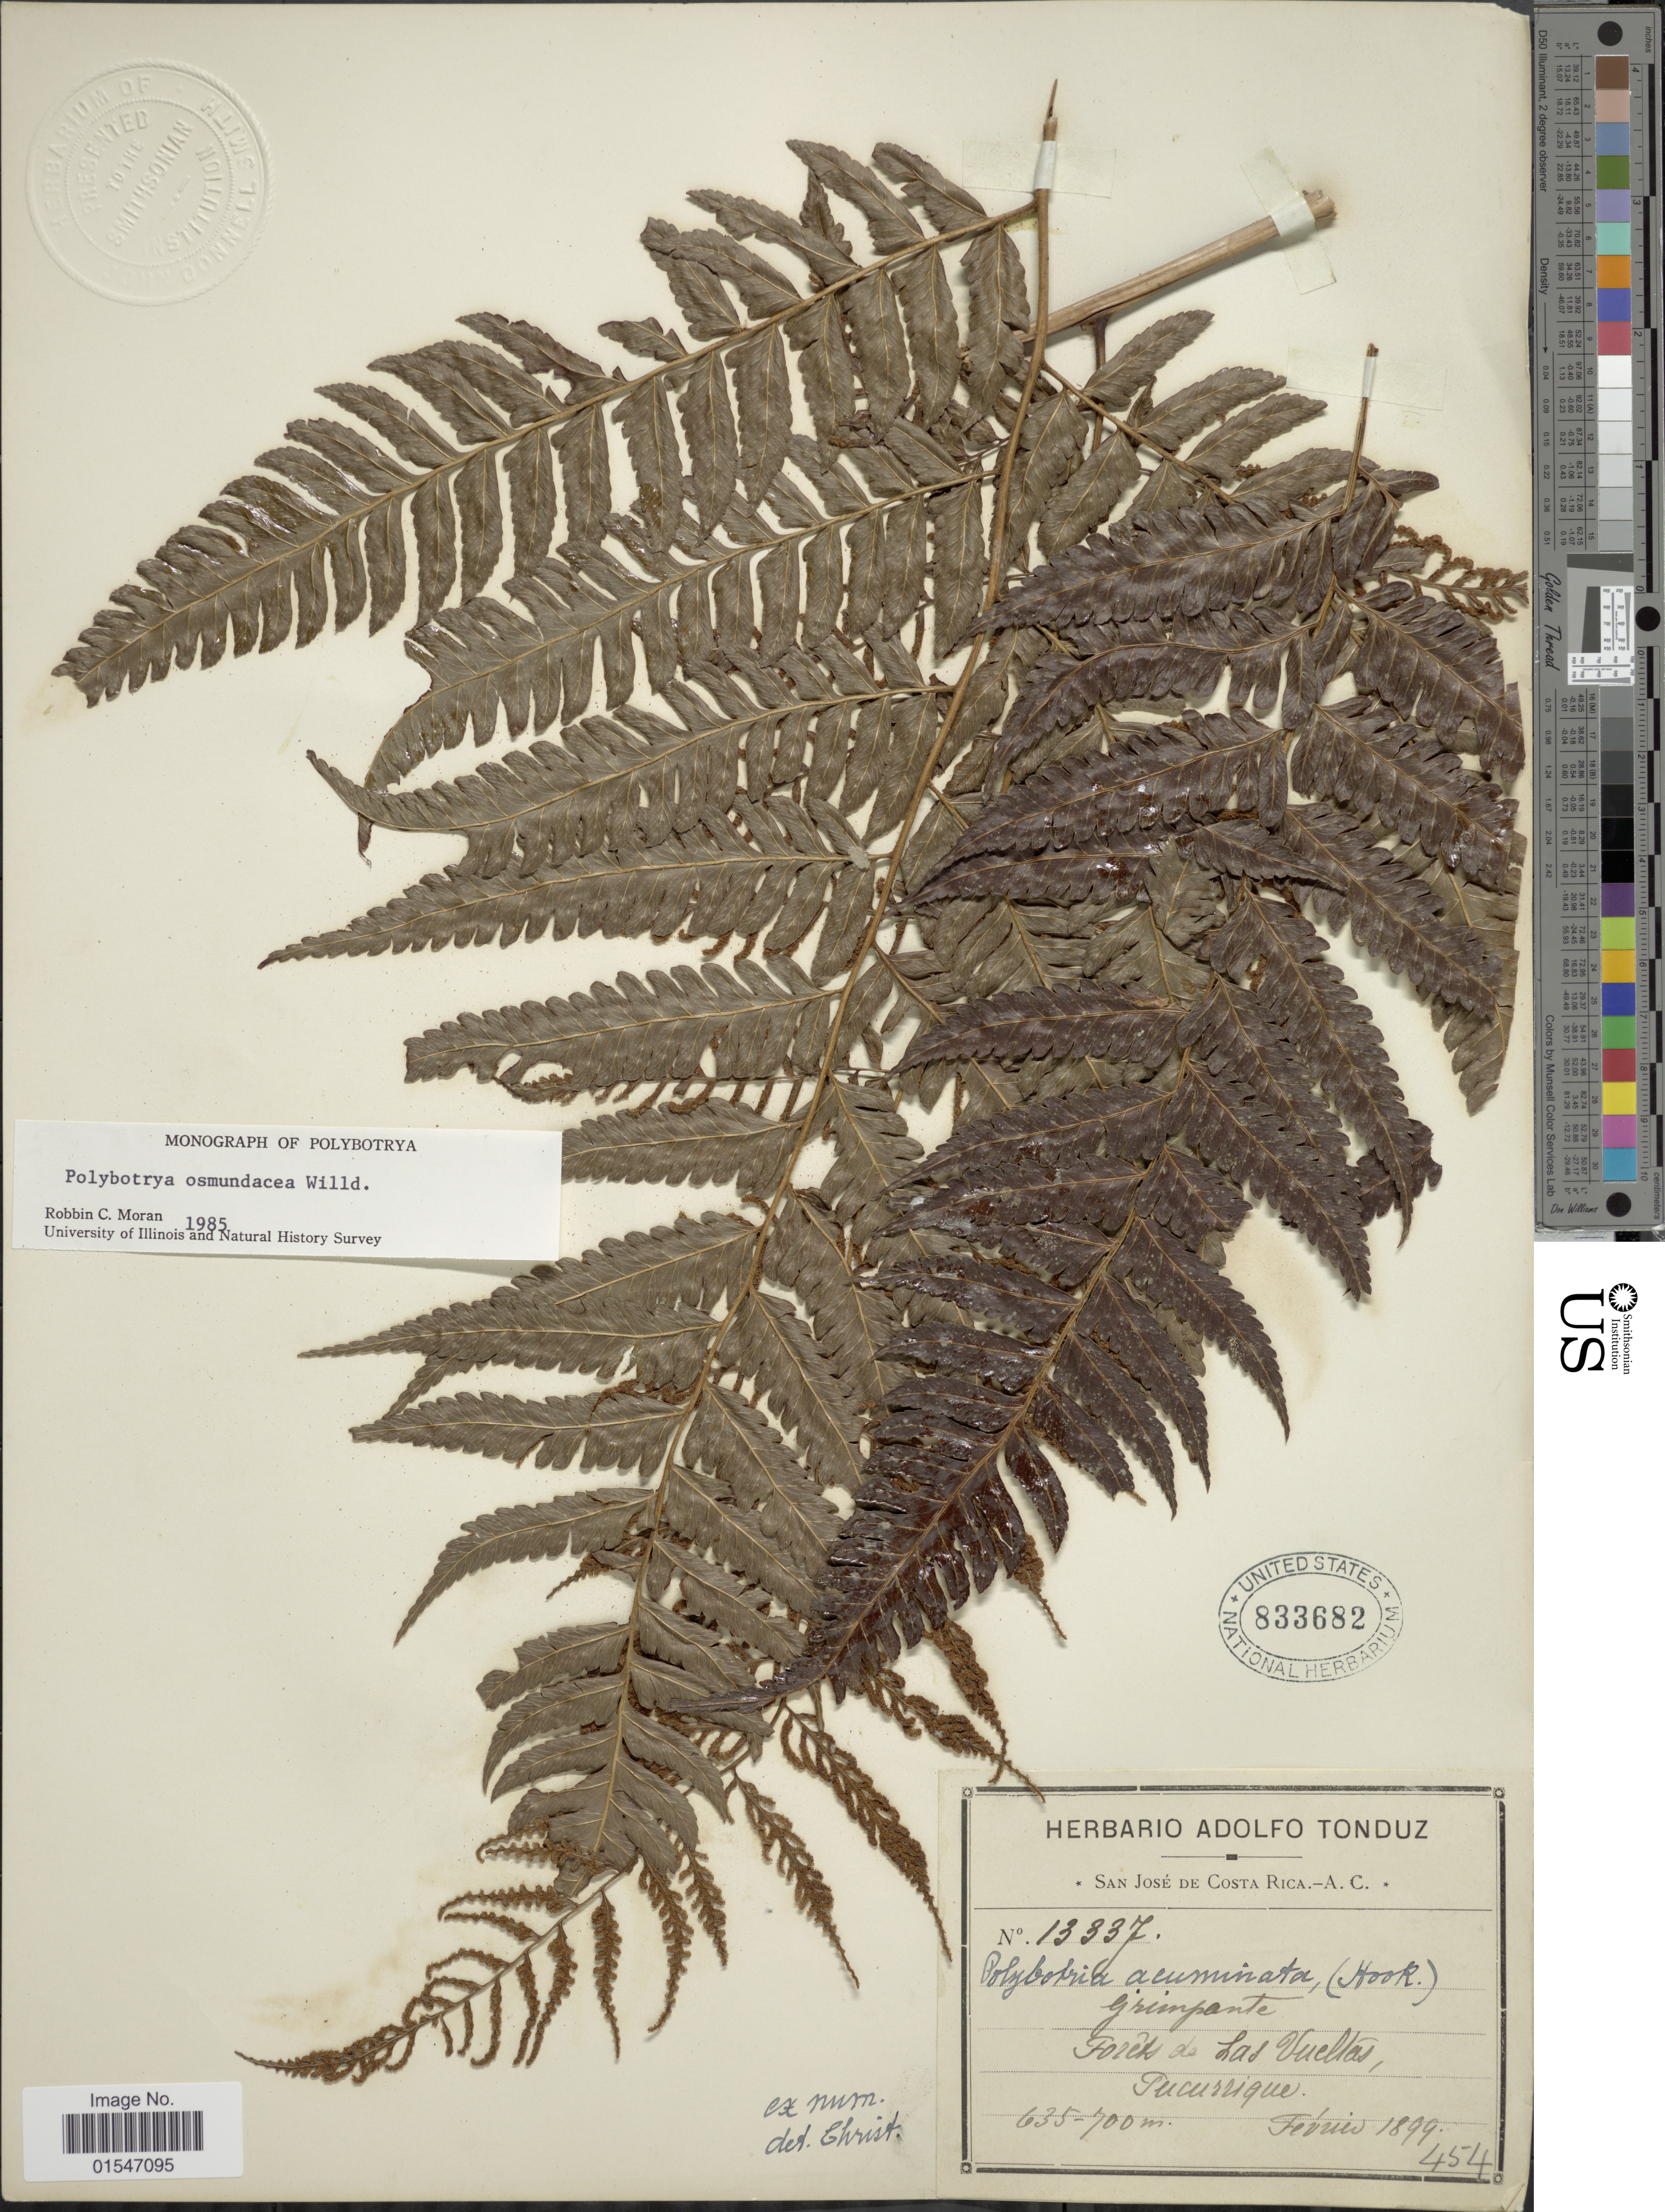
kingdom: Plantae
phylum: Tracheophyta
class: Polypodiopsida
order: Polypodiales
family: Dryopteridaceae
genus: Polybotrya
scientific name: Polybotrya osmundacea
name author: Humb. & Bonpl. ex Willd.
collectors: ex Herb. Adolfo Tonduz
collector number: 13337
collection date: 1899-02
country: Costa Rica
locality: Forets de Las Vuetas, Tucurrique.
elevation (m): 635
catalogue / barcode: US 833682